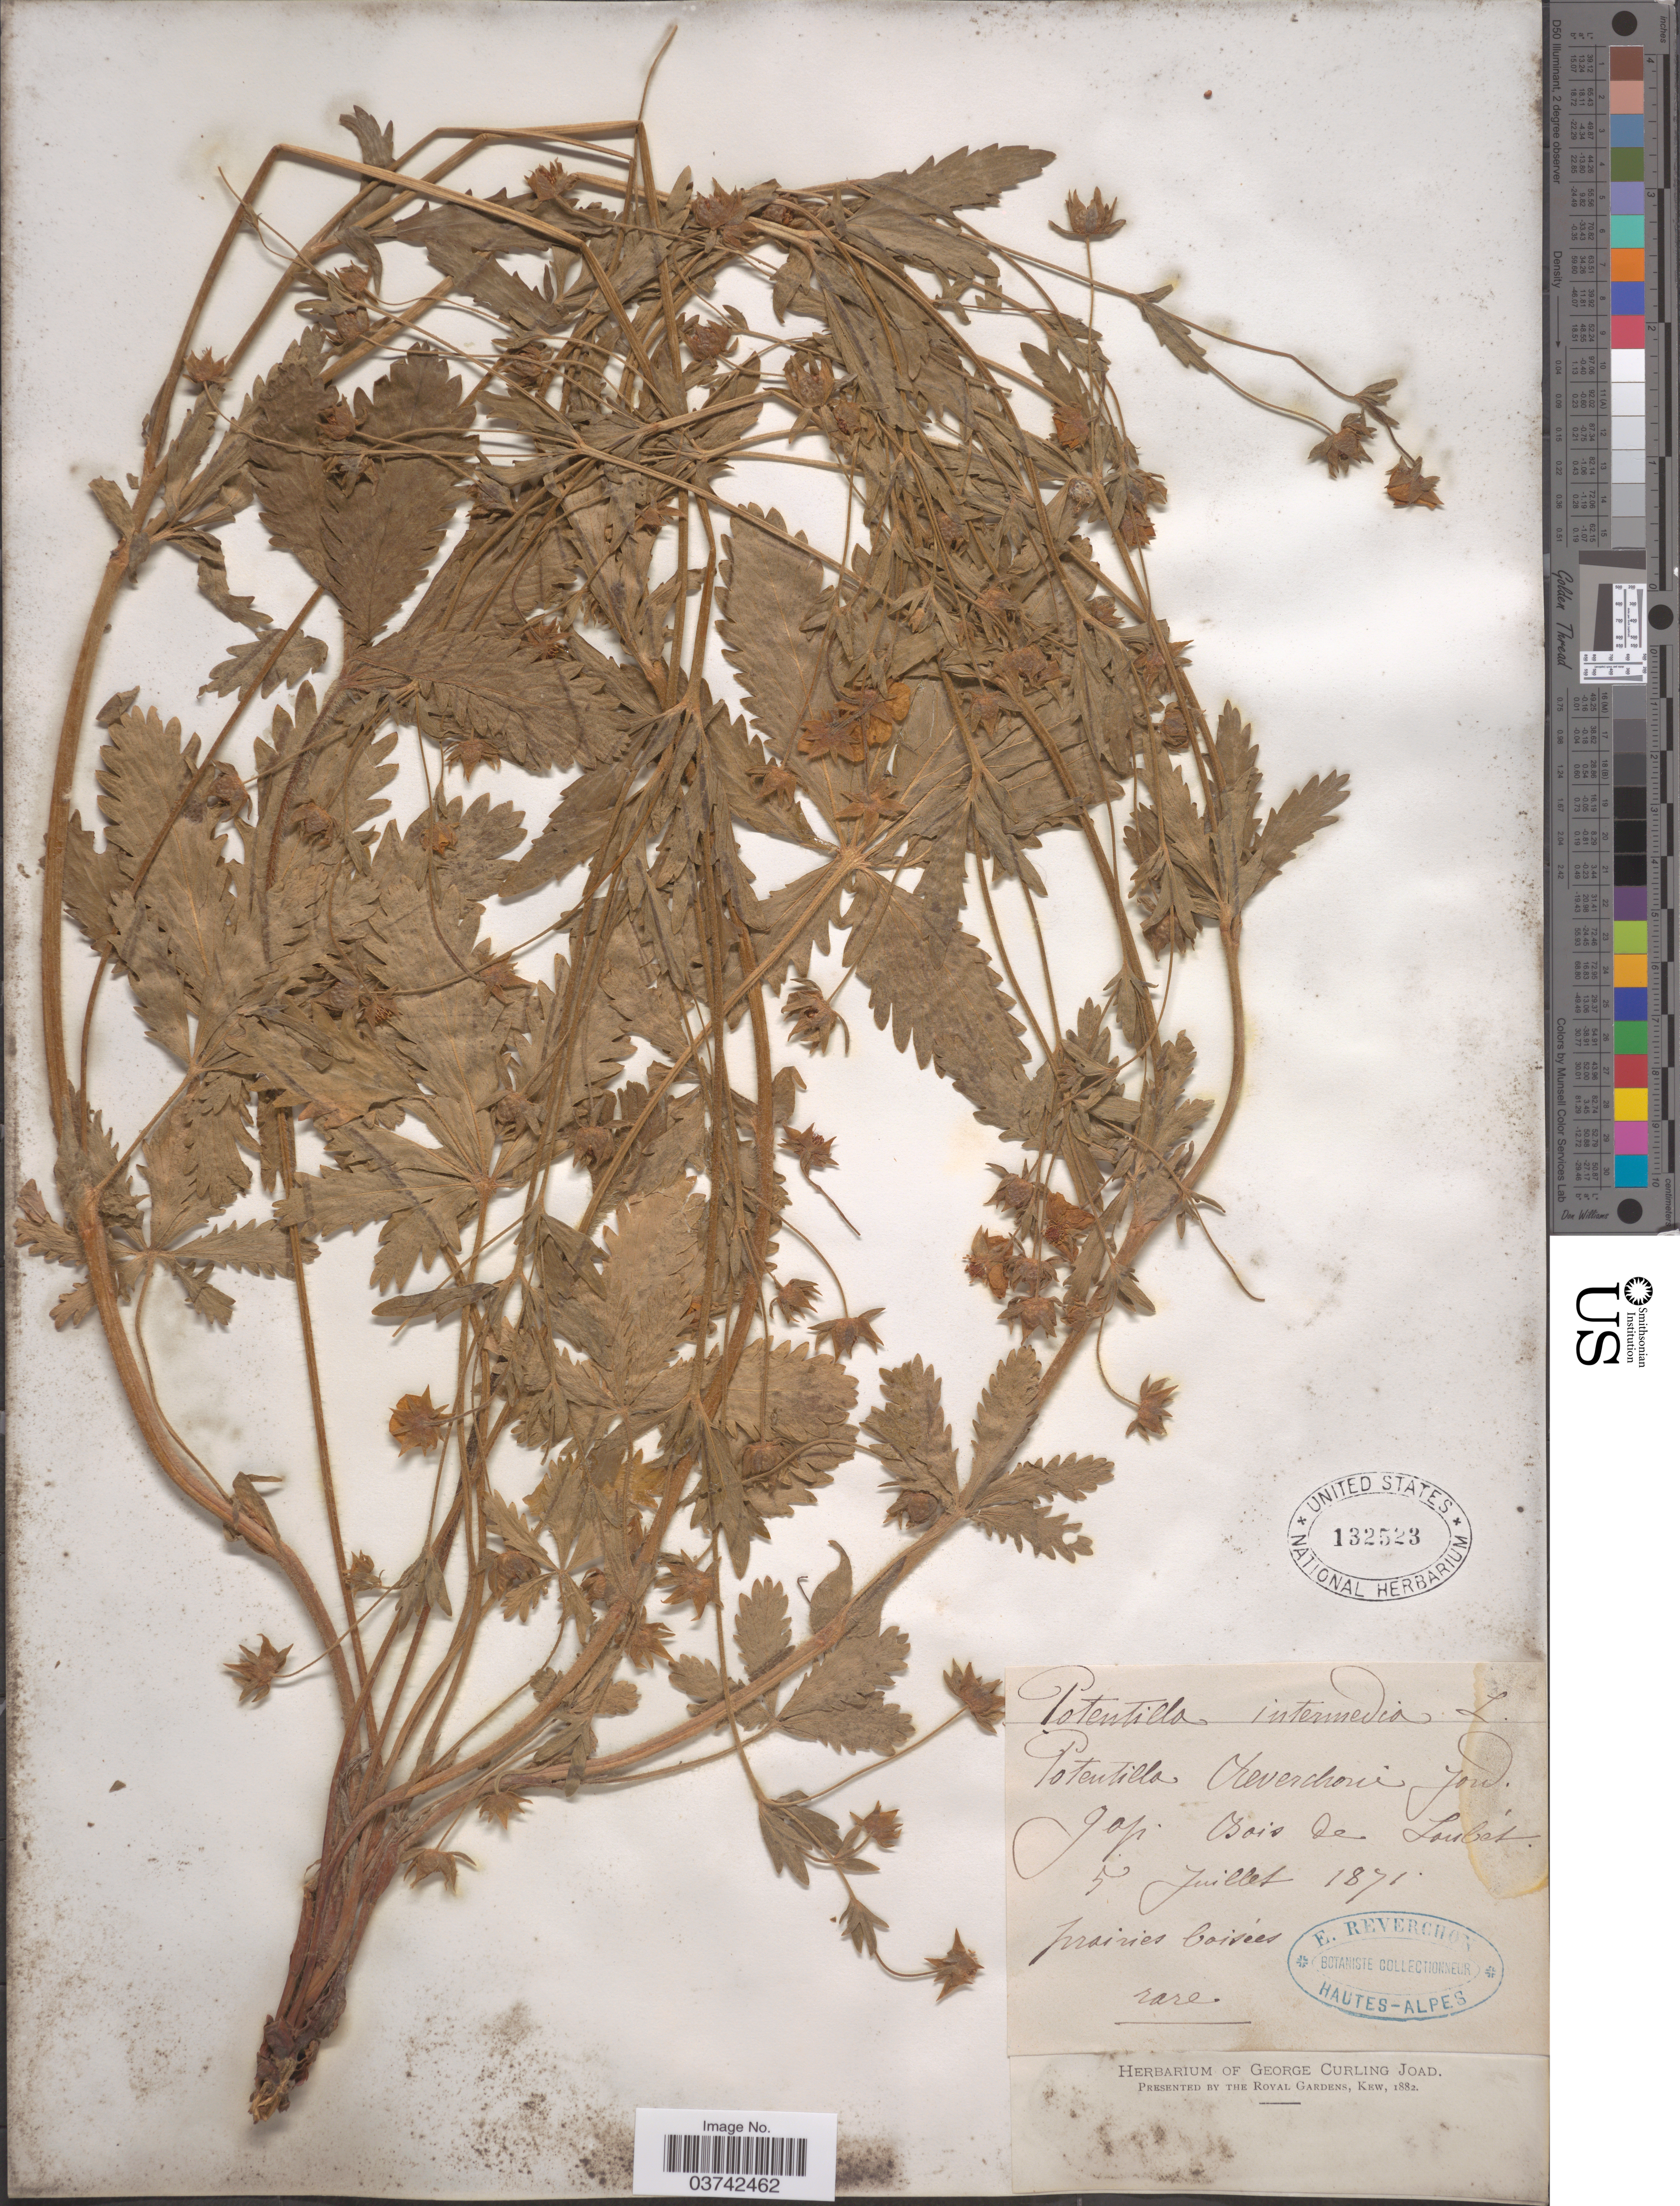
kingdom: Plantae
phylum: Tracheophyta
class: Magnoliopsida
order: Rosales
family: Rosaceae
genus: Potentilla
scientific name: Potentilla intermedia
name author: L.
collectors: E. Reverchon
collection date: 1871-07-05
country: France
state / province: Provence-Alpes-Côte d'Azur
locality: Gap, Bois de Loubet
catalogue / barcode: US 132523